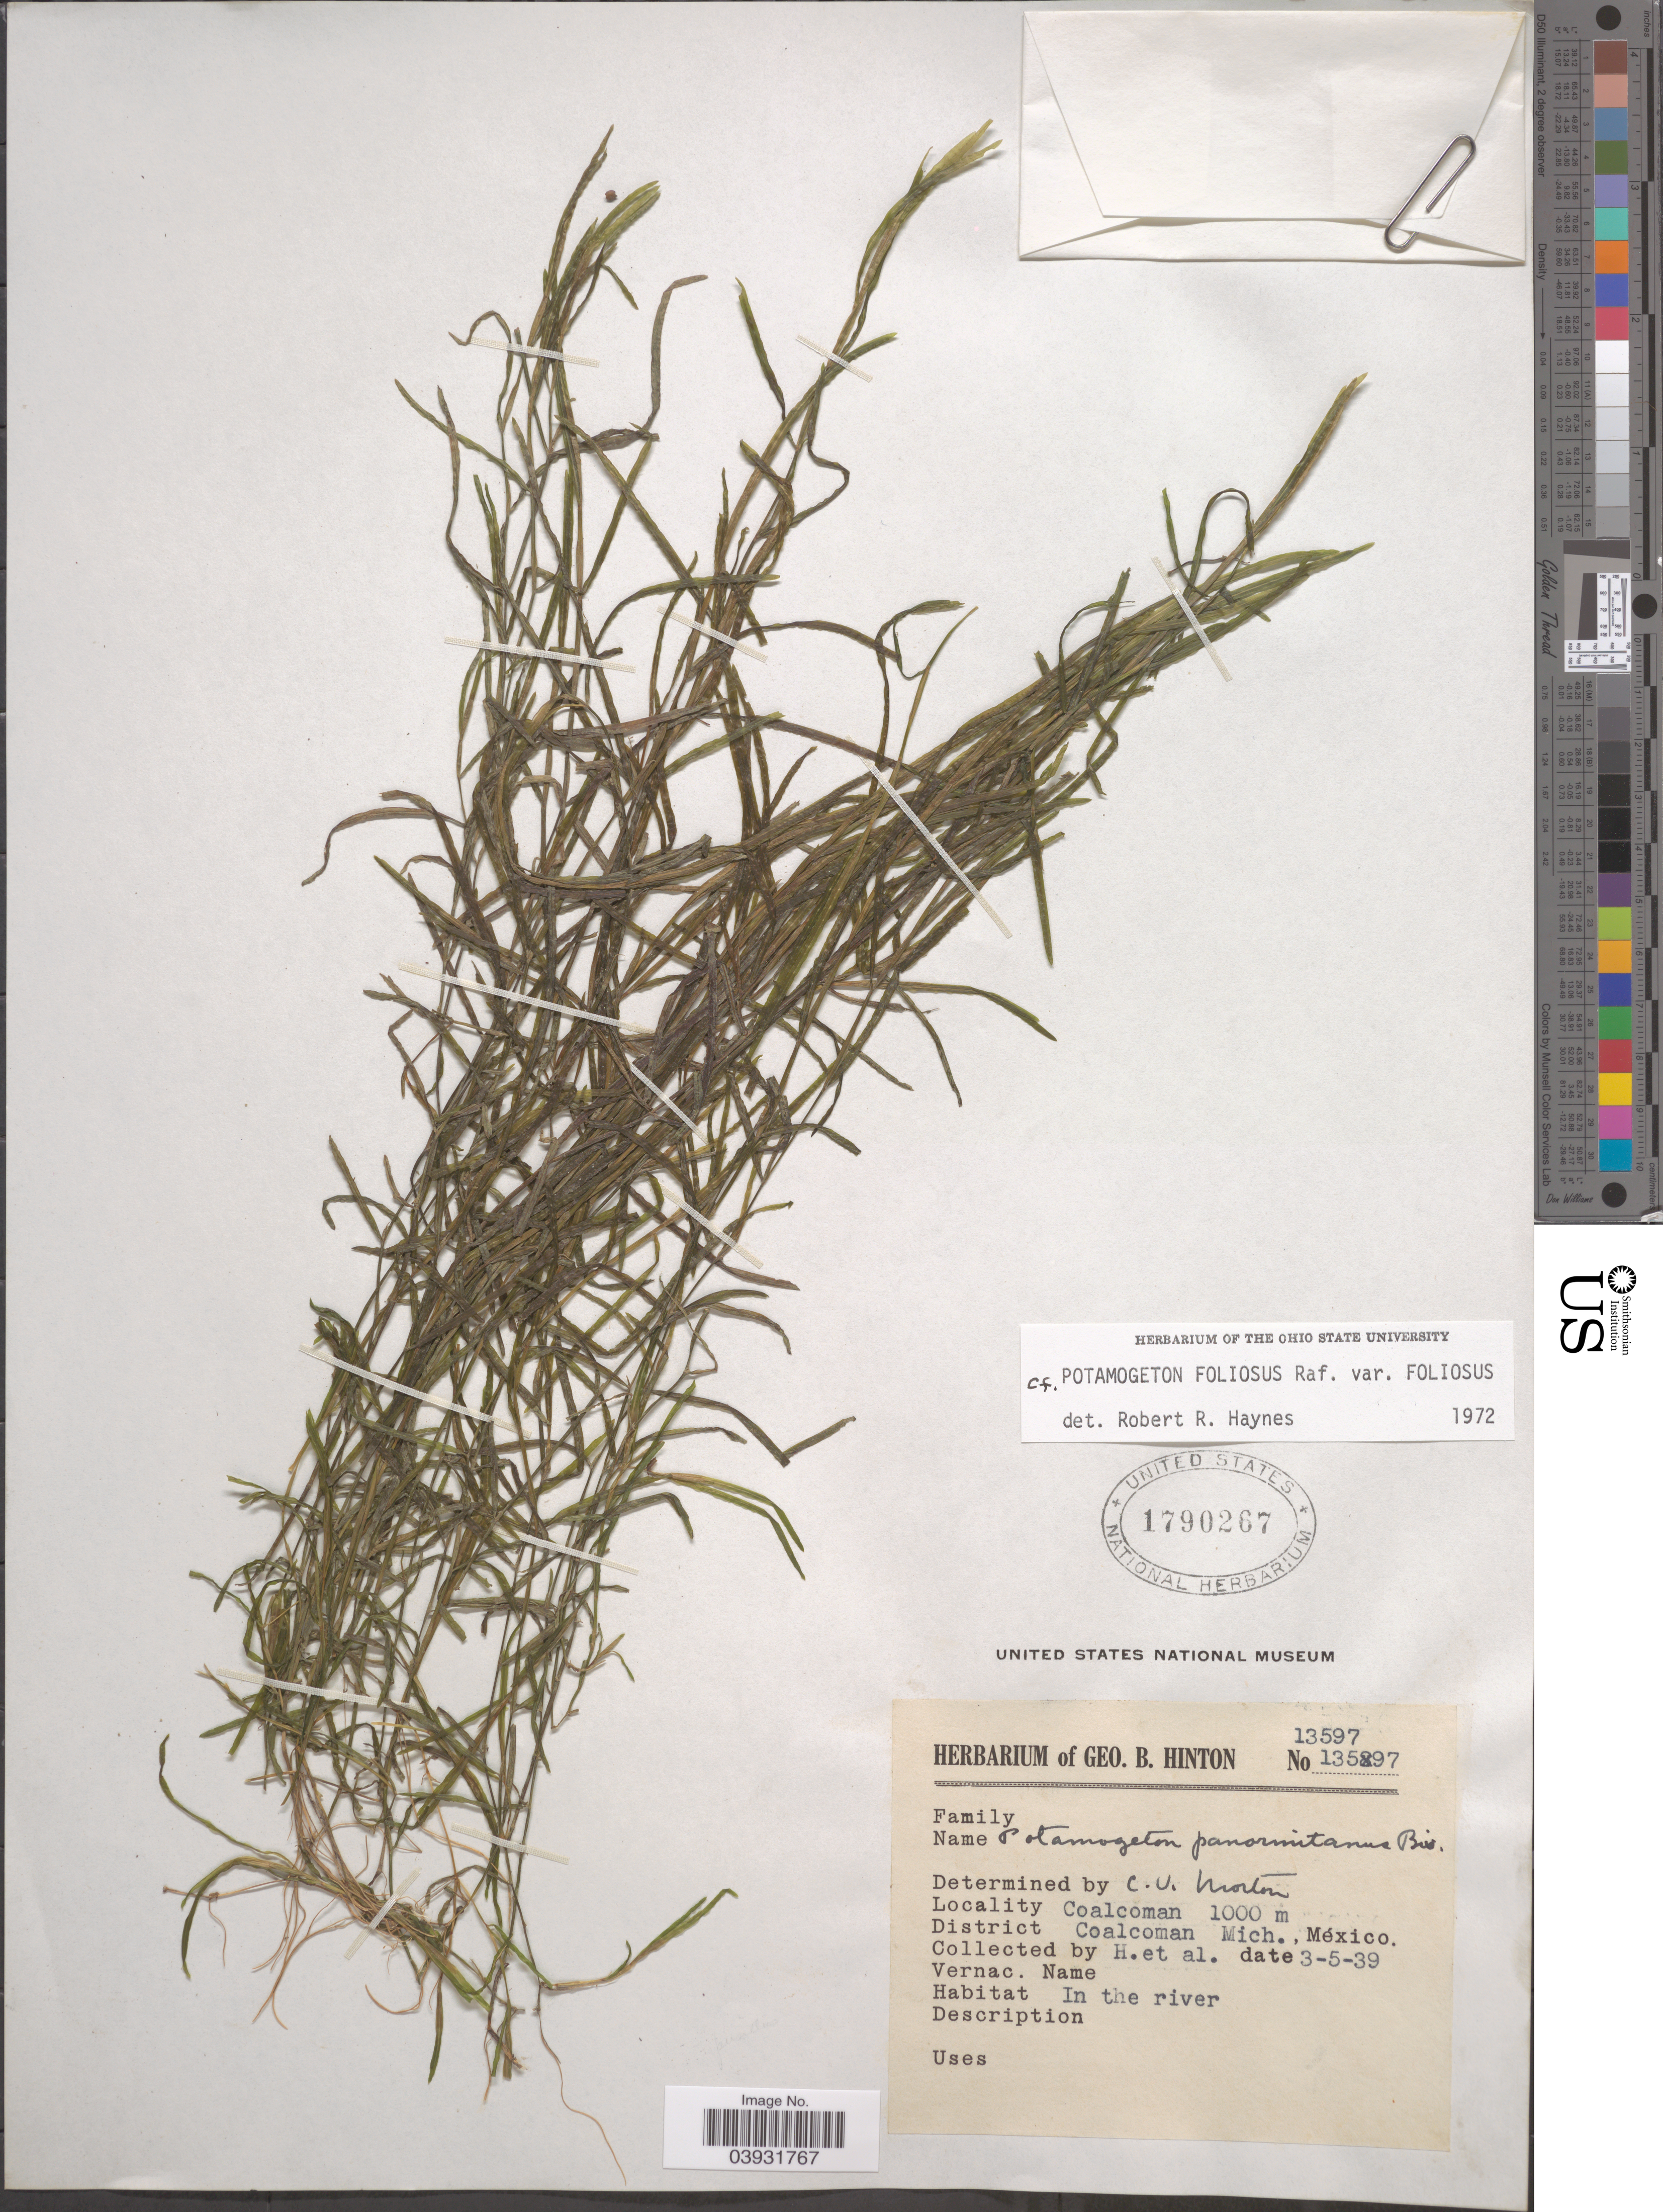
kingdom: Plantae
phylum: Tracheophyta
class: Liliopsida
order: Alismatales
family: Potamogetonaceae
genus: Potamogeton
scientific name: Potamogeton foliosus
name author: Raf.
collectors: G. B. Hinton & et al.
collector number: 13597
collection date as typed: Transcribed d/m/y: 3/5/39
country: Mexico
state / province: Michoacán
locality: Coalcoman. District Coalcoman.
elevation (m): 1000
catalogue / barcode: US 1790267